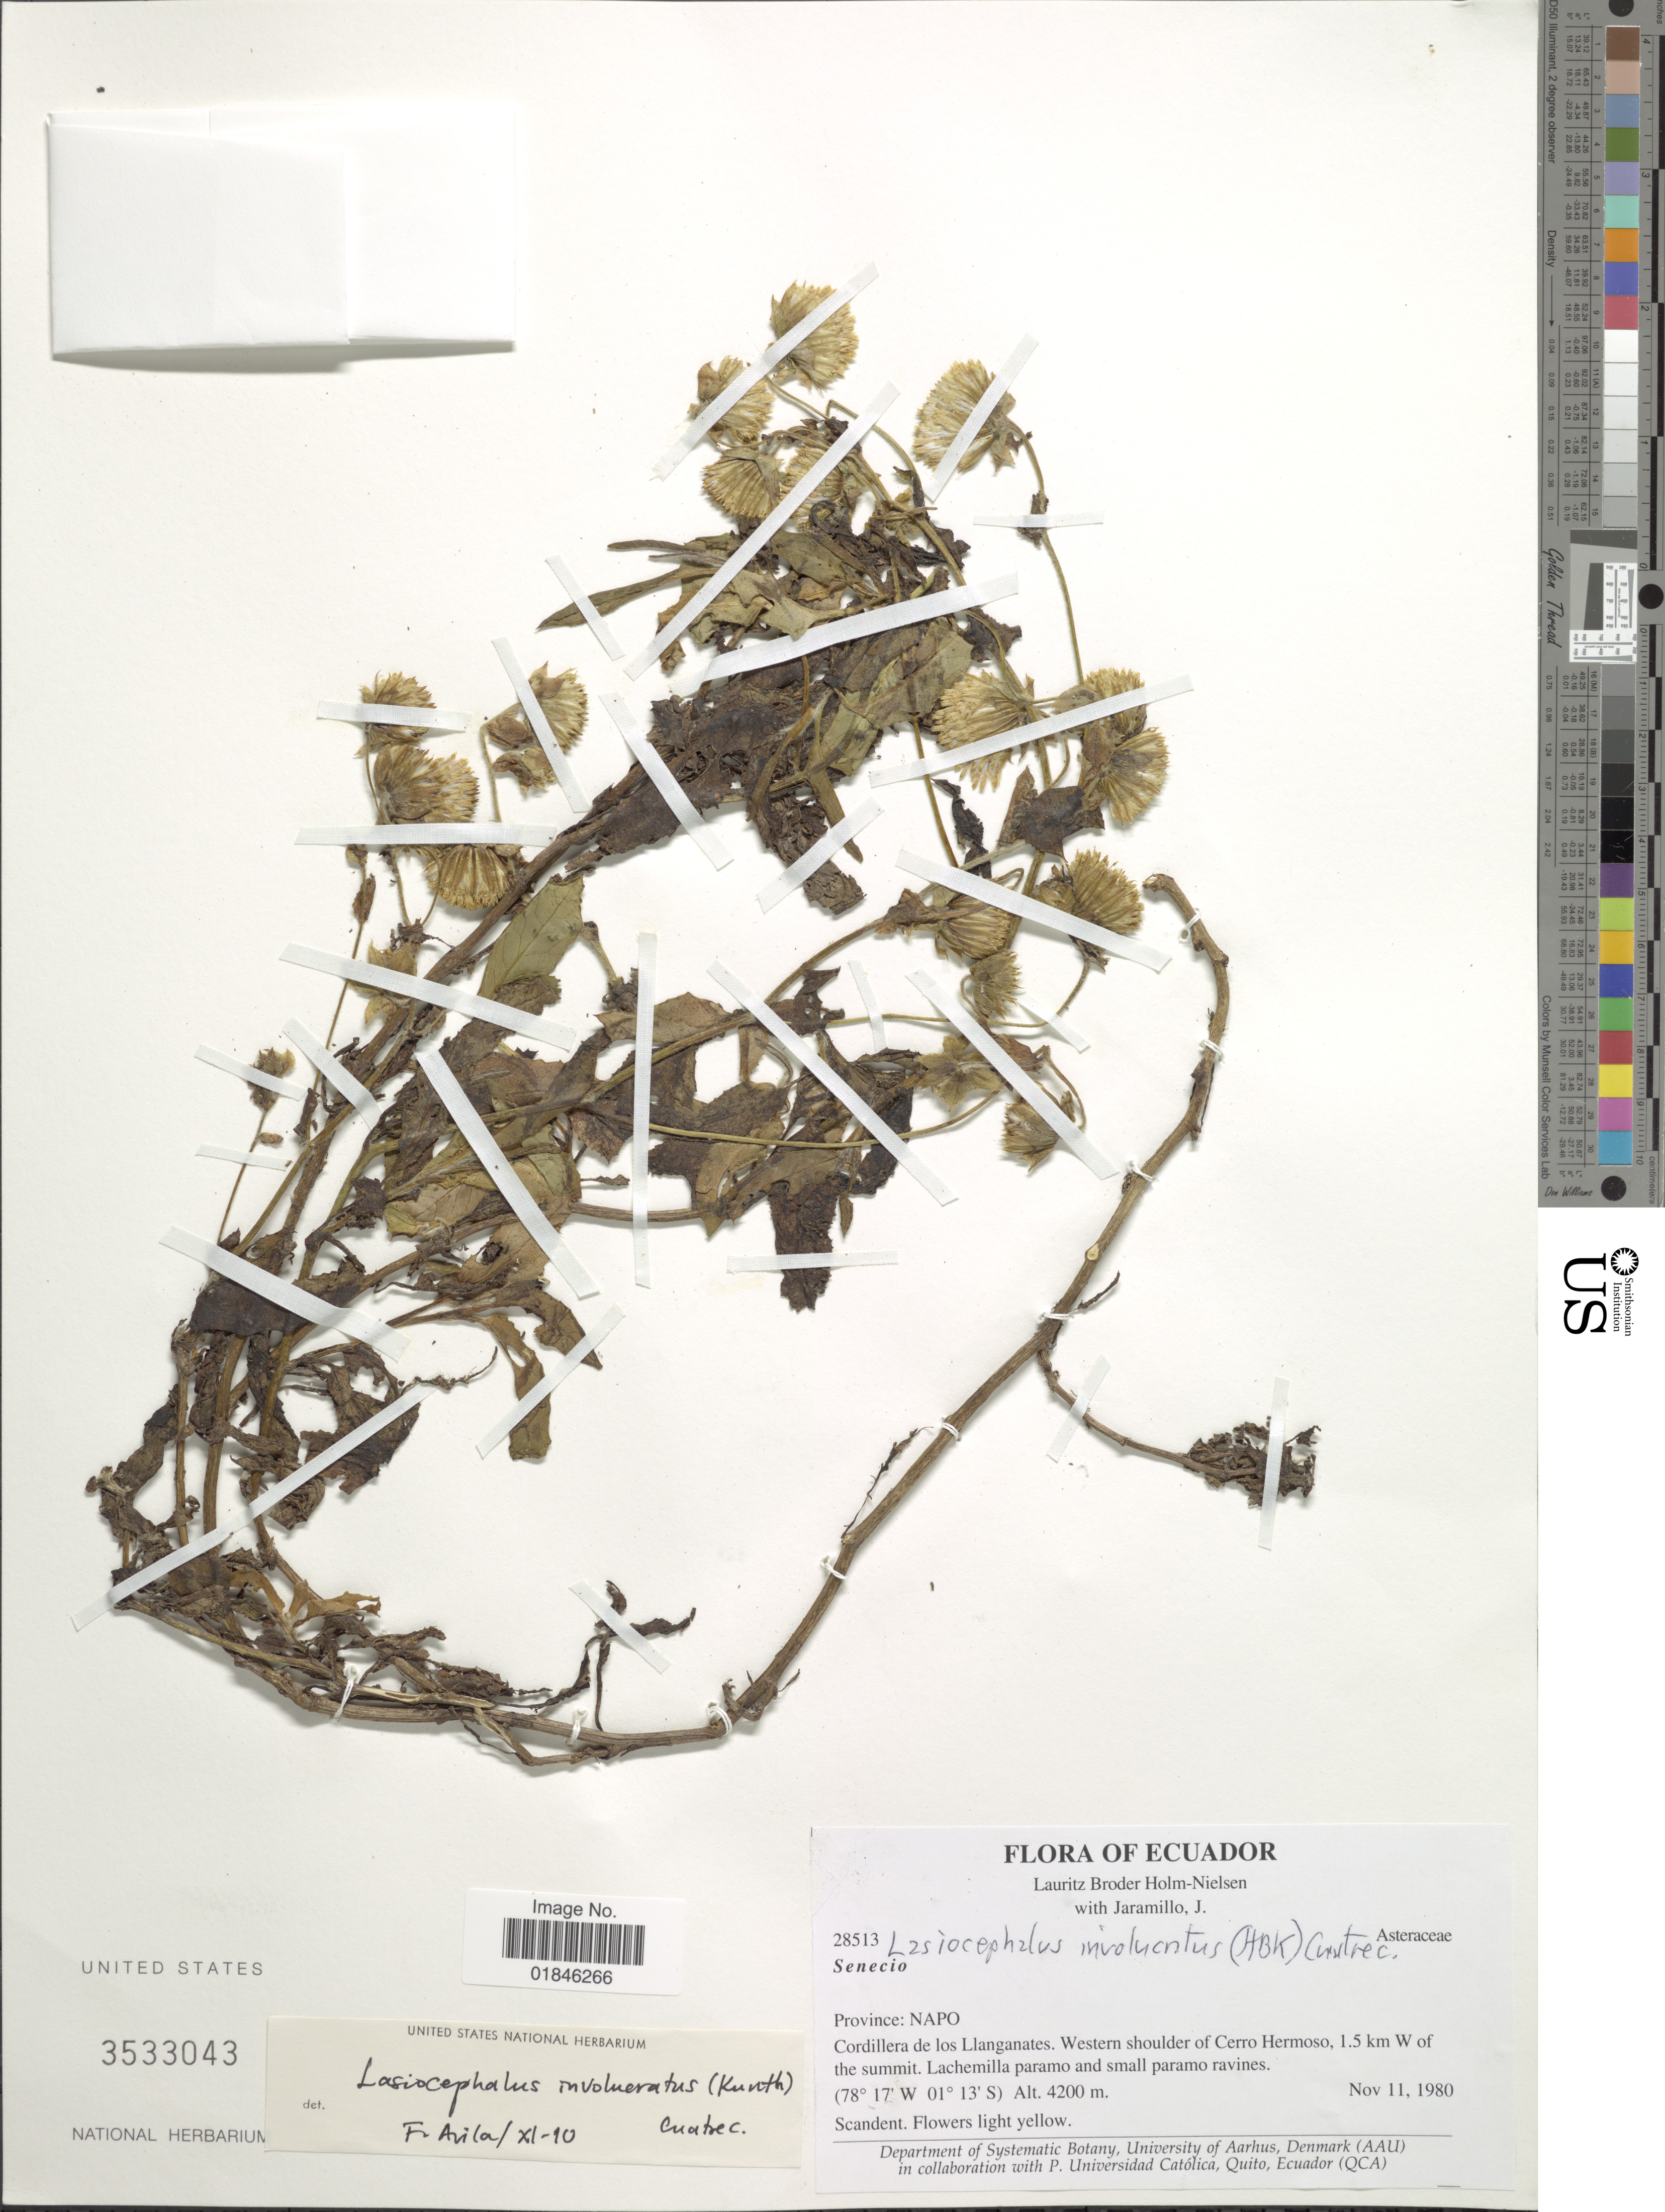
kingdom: Plantae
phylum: Tracheophyta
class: Magnoliopsida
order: Asterales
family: Asteraceae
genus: Senecio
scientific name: Senecio involucratus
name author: (Kunth) DC.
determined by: Salomon, Luciana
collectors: L. B. Holm-Nielsen & J. Jaramillo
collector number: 28513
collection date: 1980-11-11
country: Ecuador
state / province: Napo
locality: Province: Napo. Cordillera de los Llanganates. Western shoulder of Cerro Hermoso, 1.5 km W of the summit.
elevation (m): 4200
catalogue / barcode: US 3533043